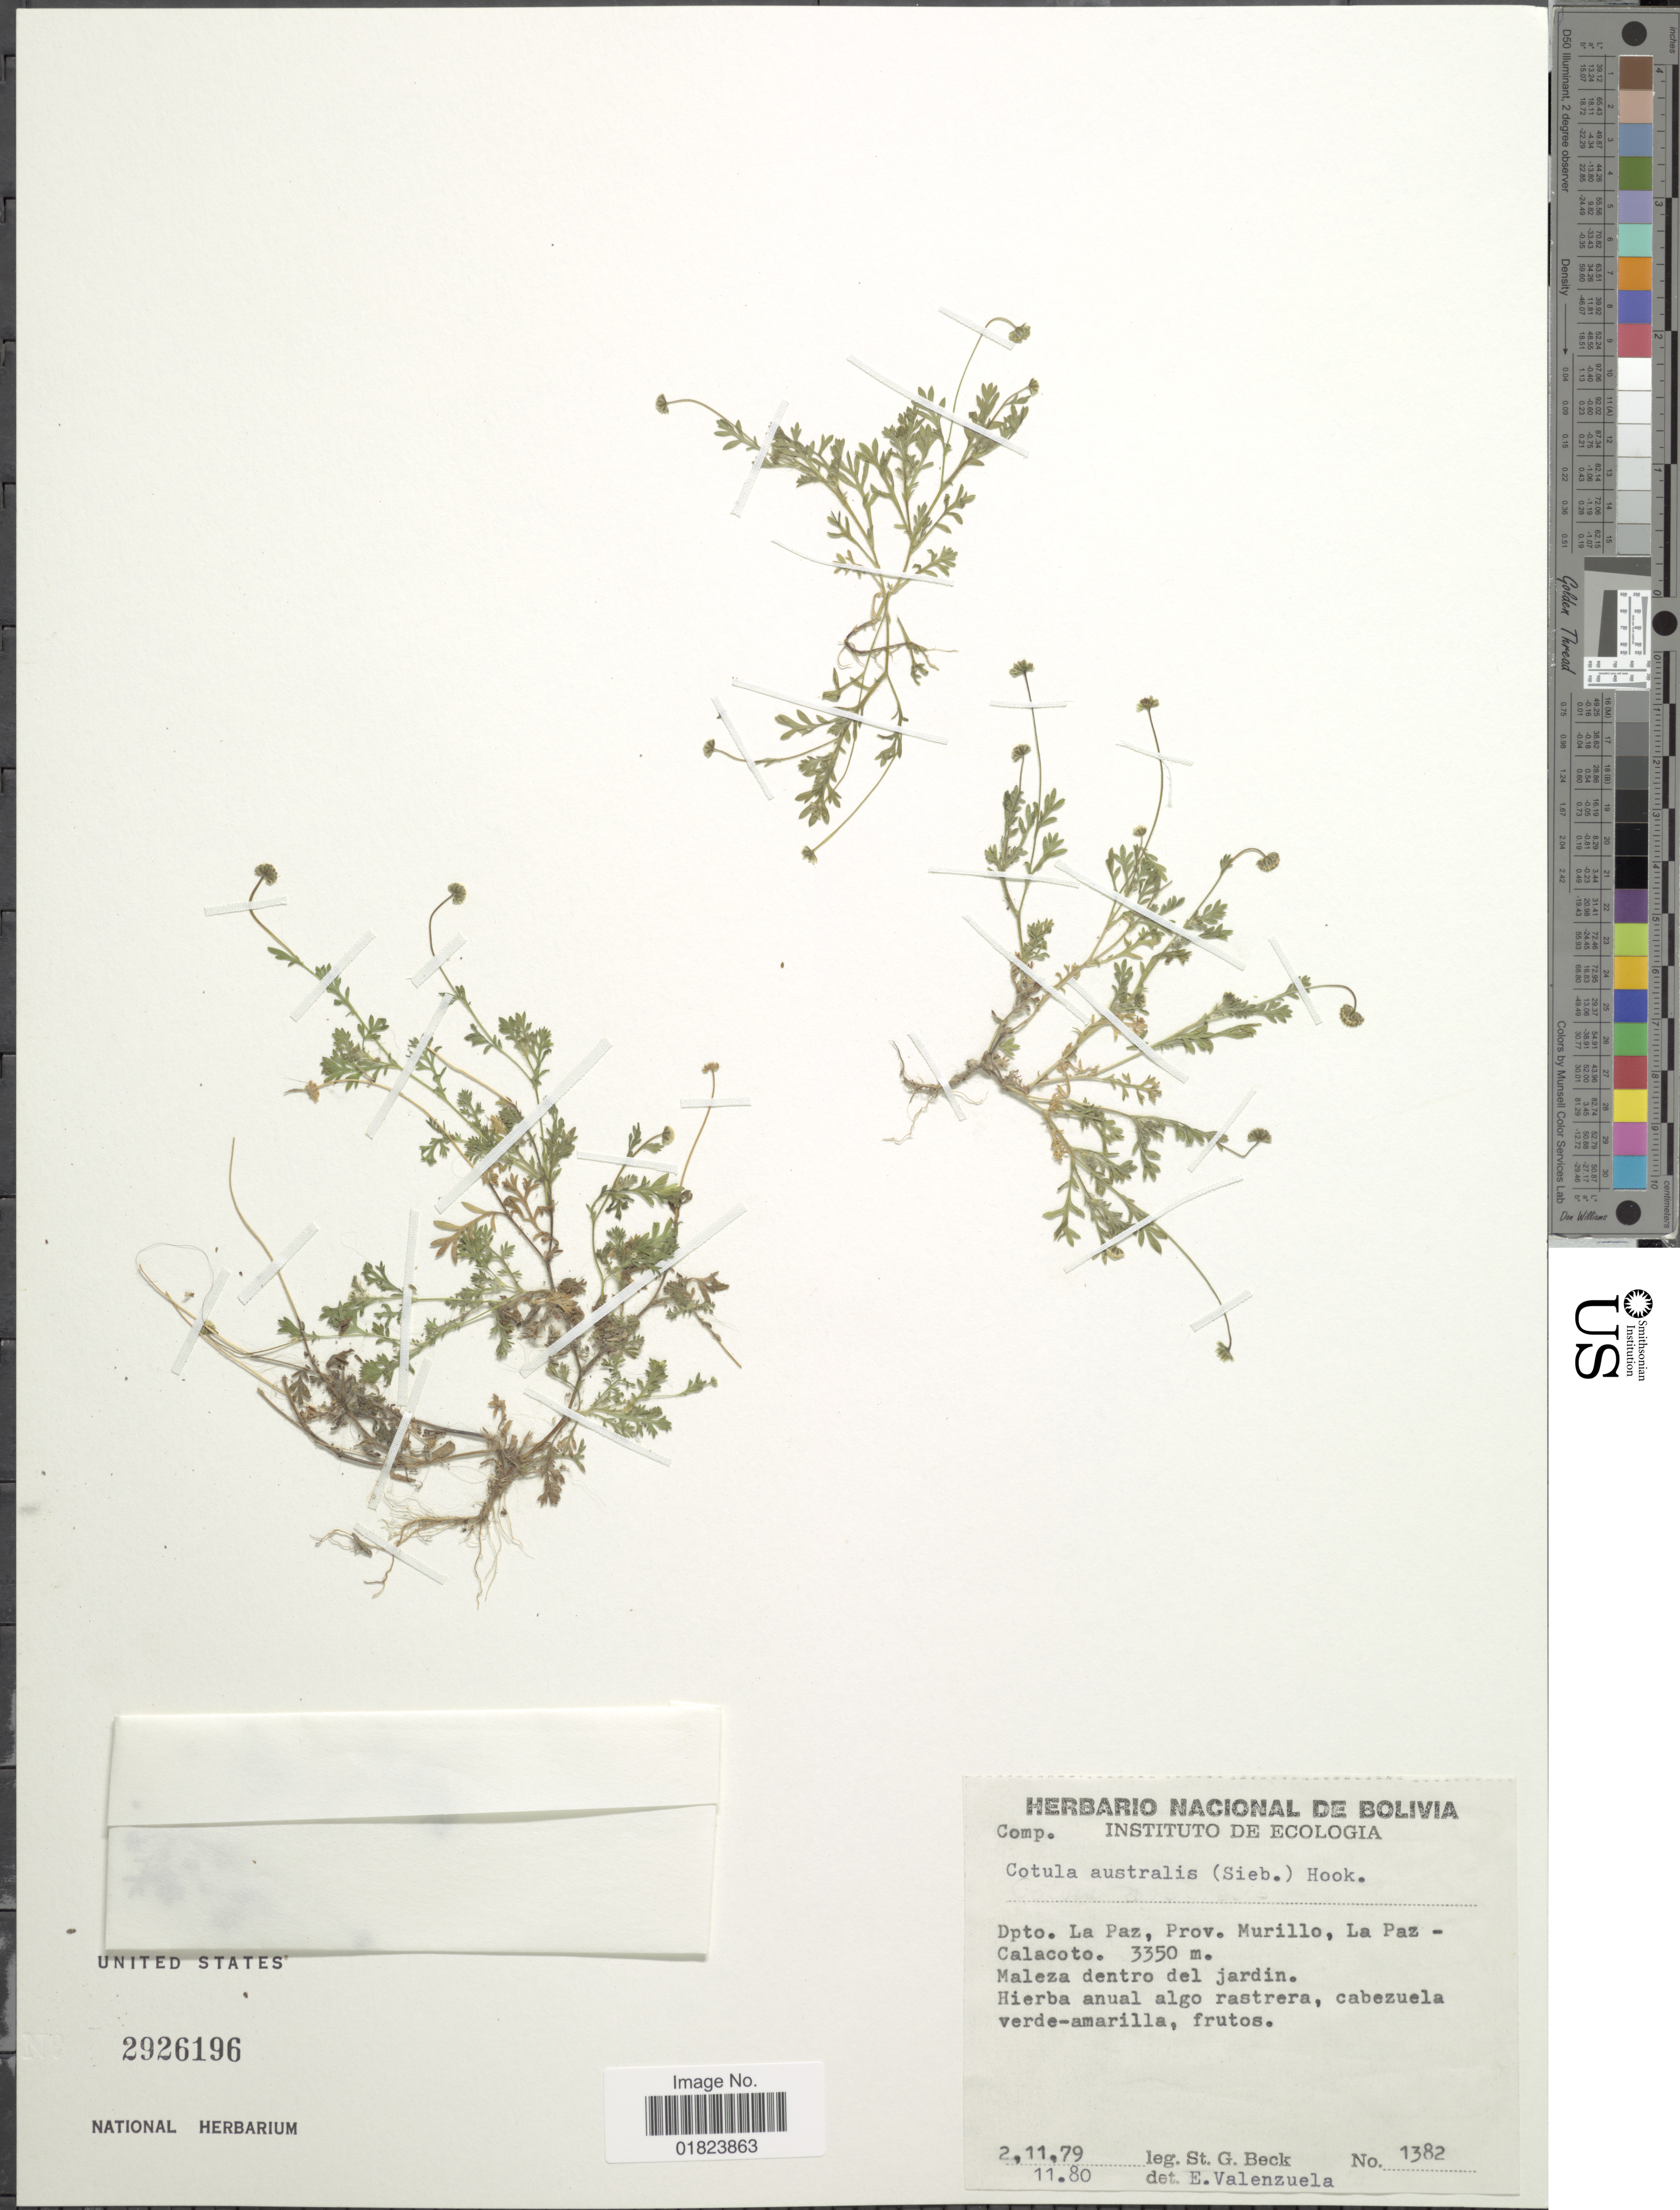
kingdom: Plantae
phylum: Tracheophyta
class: Magnoliopsida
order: Asterales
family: Asteraceae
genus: Cotula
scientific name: Cotula australis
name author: (Sieber ex Spreng.) Hook. f.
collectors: S. G. Beck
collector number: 1382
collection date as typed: Transcribed d/m/y: 2/11/79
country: Bolivia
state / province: La Paz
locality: Prov. Murillo, La Paz-Calacoto, Maleza dentro del jardin.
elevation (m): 3350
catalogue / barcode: US 2926196